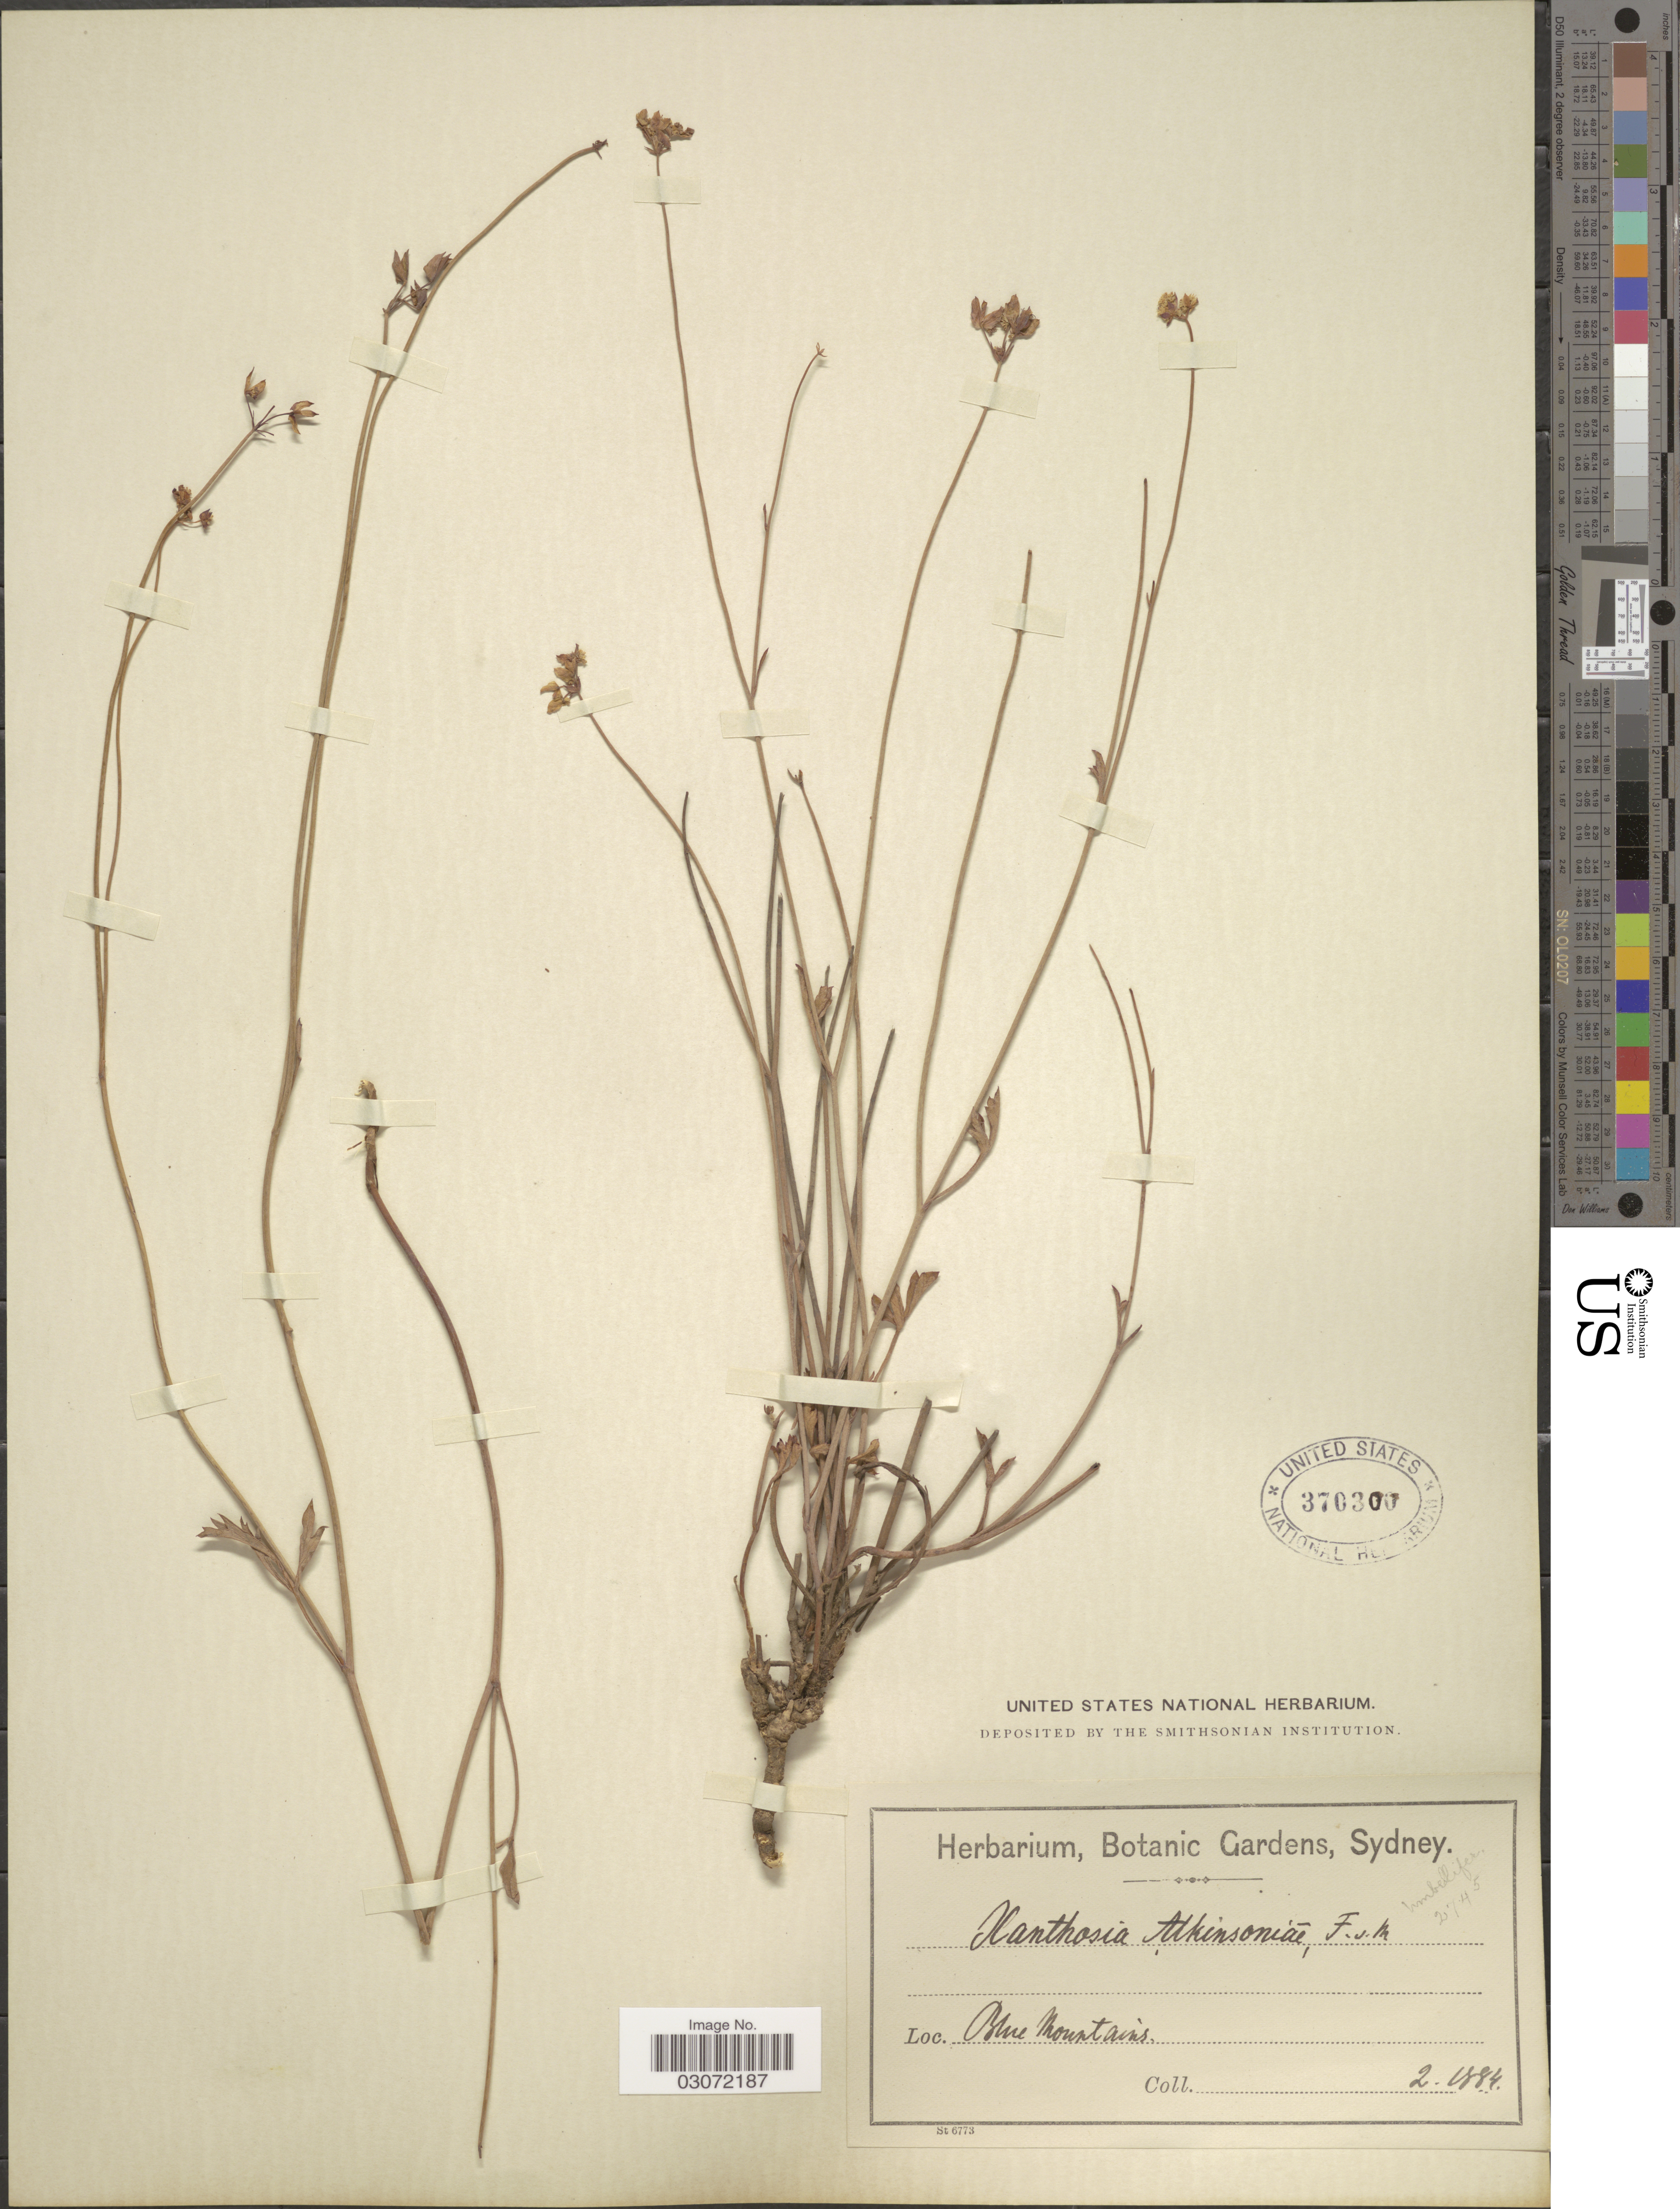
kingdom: Plantae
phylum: Tracheophyta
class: Magnoliopsida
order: Apiales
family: Apiaceae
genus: Xanthosia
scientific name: Xanthosia atkinsoniana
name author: F. Muell.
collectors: ex Herb. Bot. Gard. Sydney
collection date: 1884-02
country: Australia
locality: Blue Mountains.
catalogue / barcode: US 370300